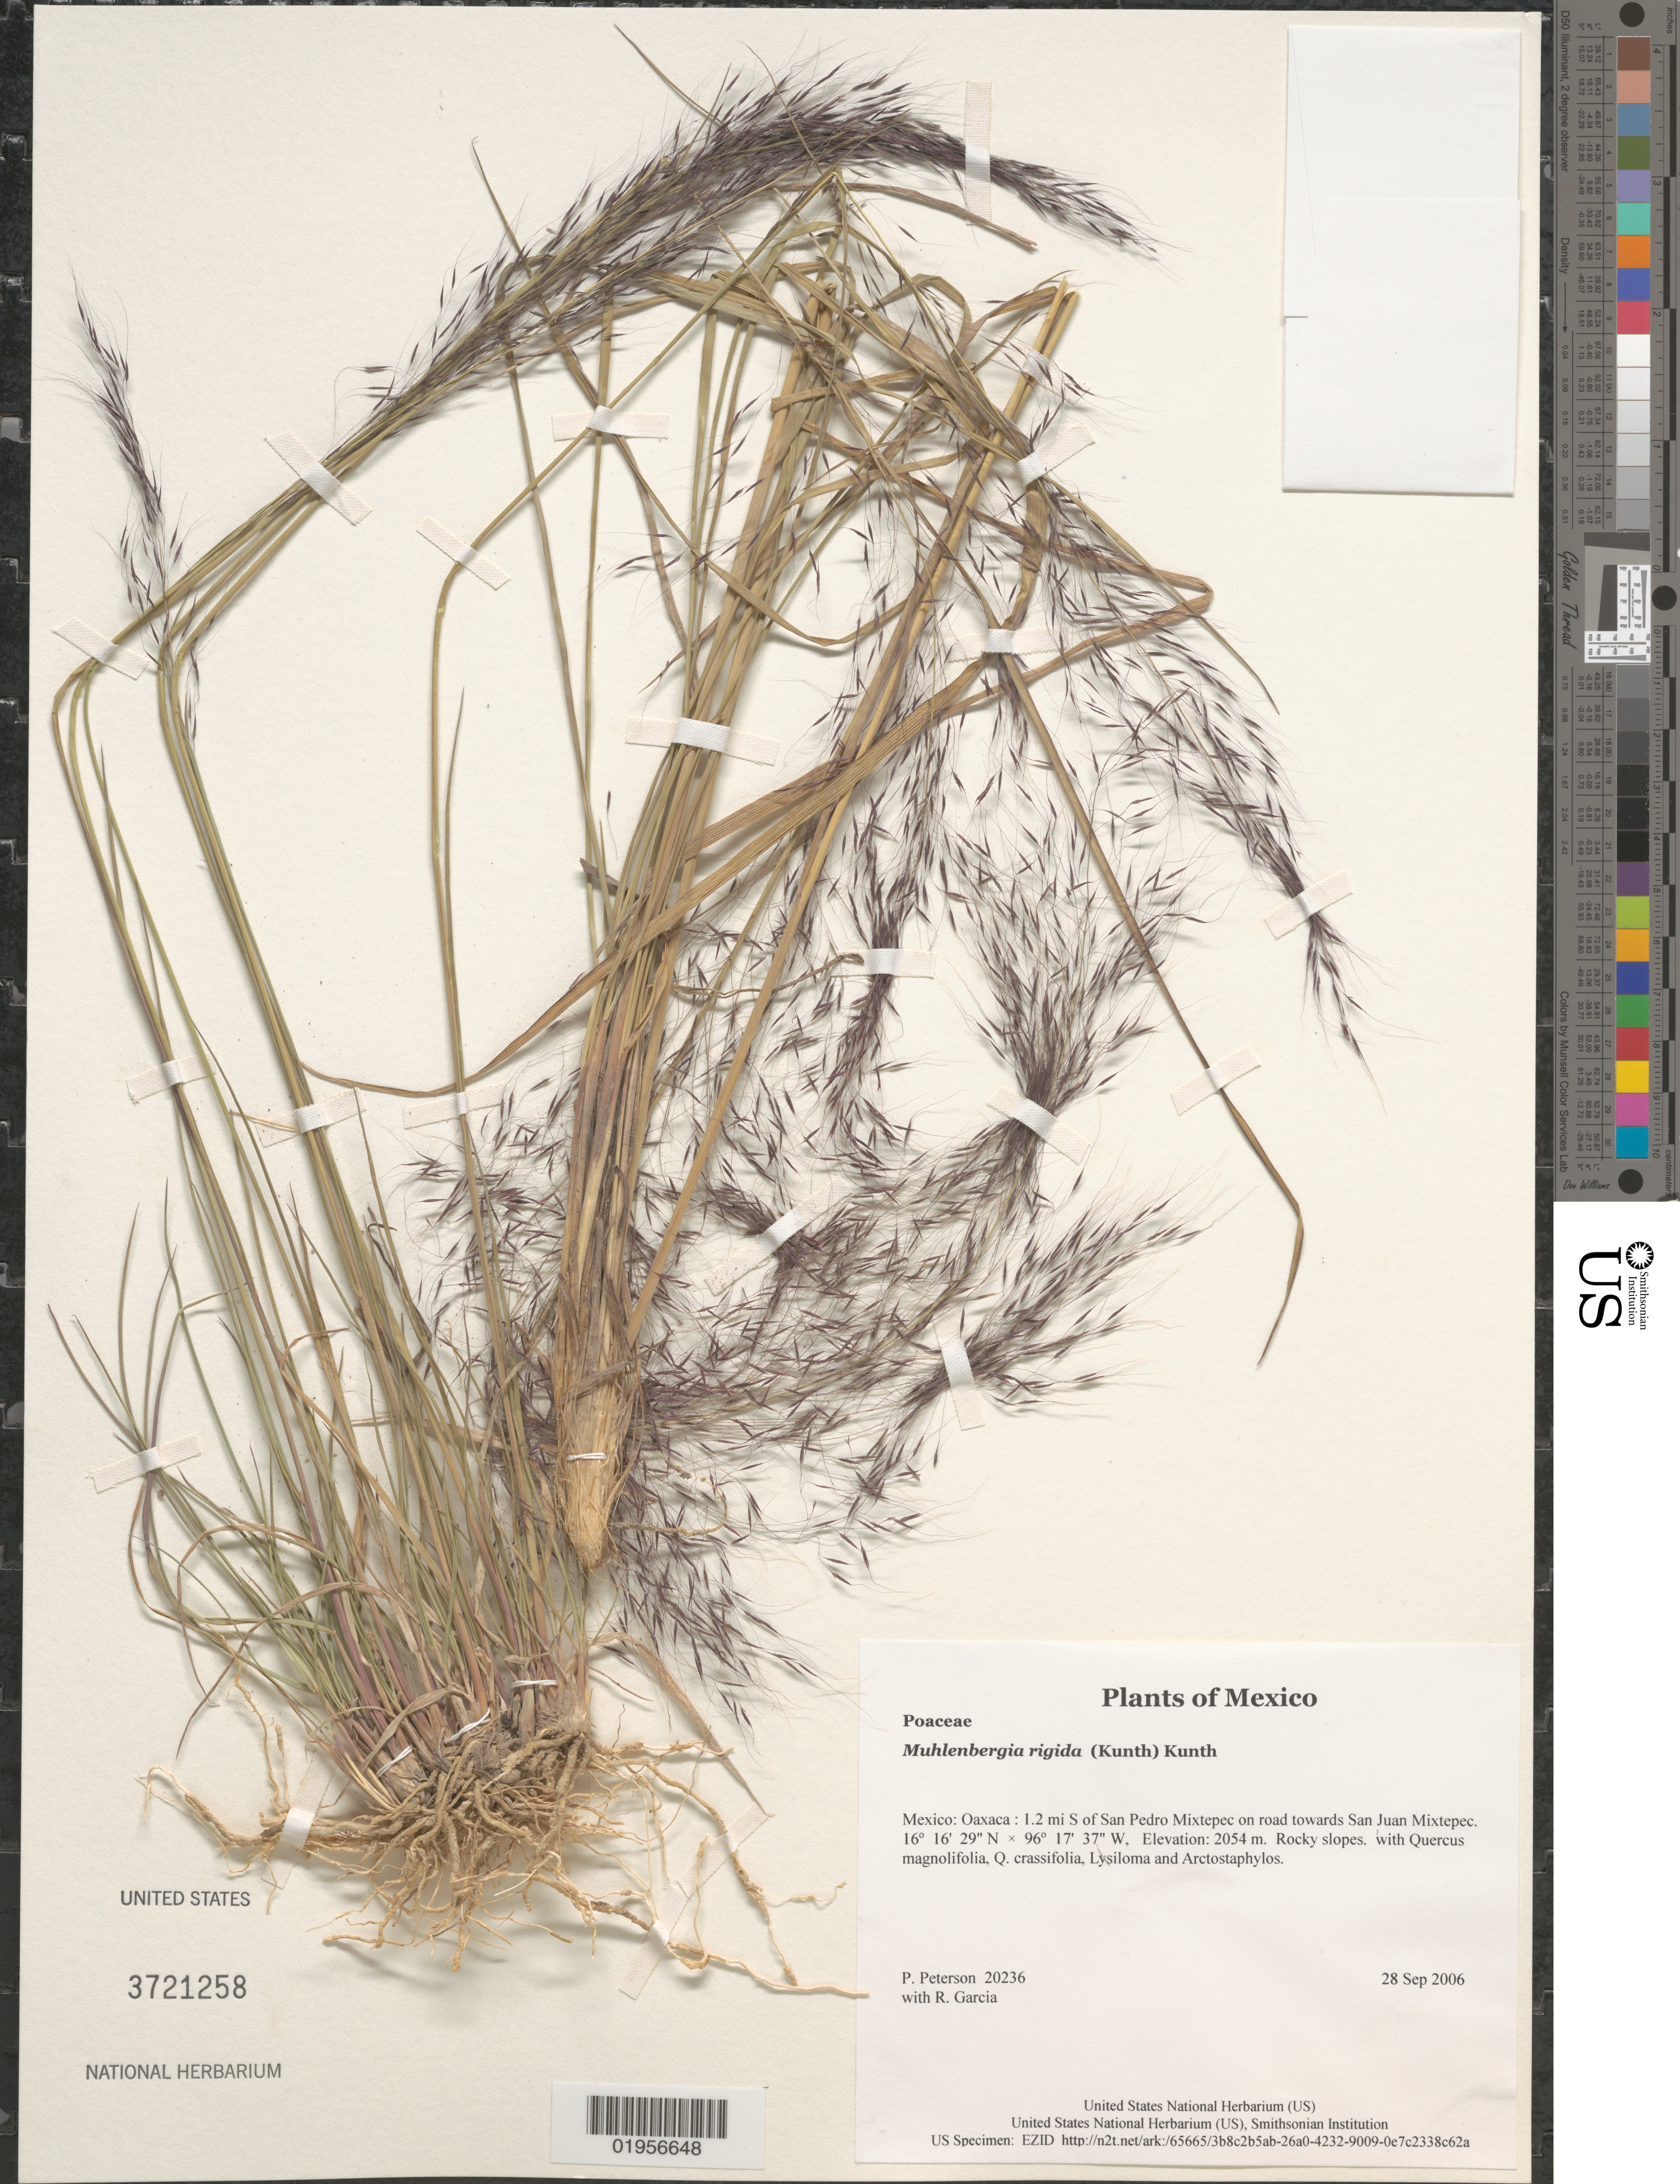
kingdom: Plantae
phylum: Tracheophyta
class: Liliopsida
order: Poales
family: Poaceae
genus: Muhlenbergia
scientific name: Muhlenbergia rigida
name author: (Kunth) Kunth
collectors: P. M. Peterson & R. Garcia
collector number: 20236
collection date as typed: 28 Sep 2006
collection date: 2006-09-28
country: Mexico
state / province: Oaxaca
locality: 1.2 mi S of San Pedro Mixtepec on road towards San Juan Mixtepec.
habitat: Rocky slopes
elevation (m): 2054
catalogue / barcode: US 3721258